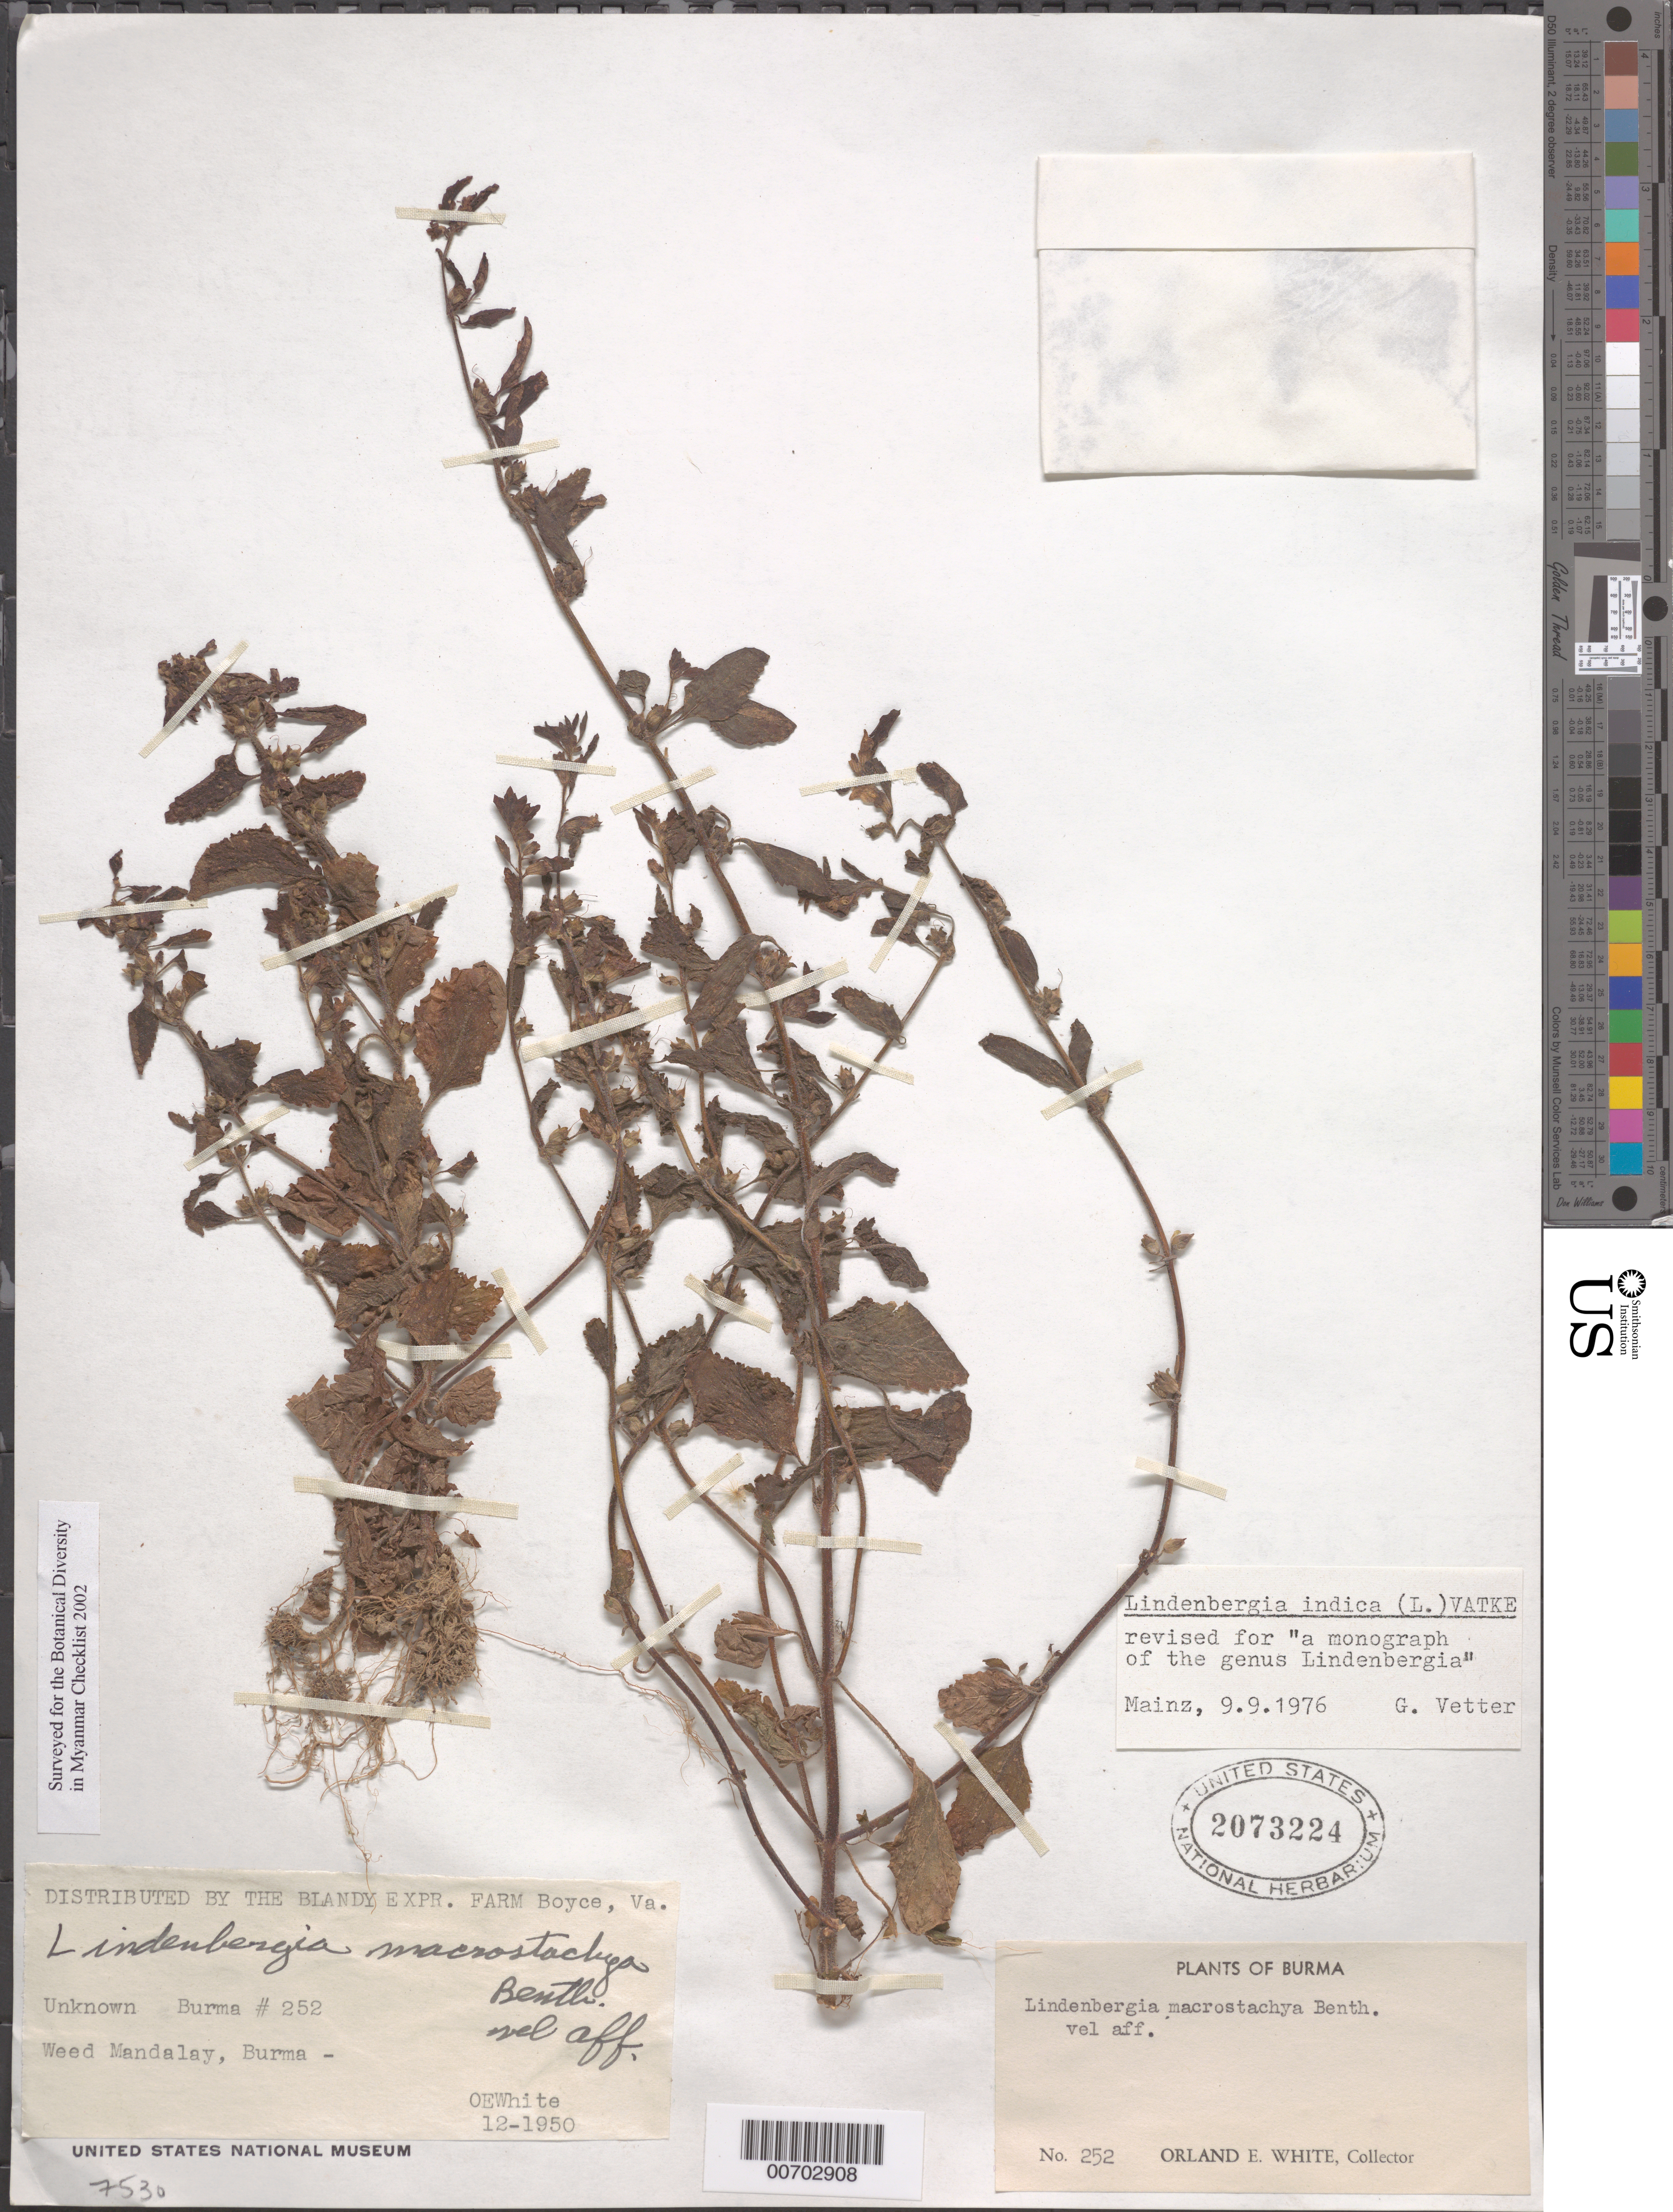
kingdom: Plantae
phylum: Tracheophyta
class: Magnoliopsida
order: Lamiales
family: Orobanchaceae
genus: Lindenbergia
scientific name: Lindenbergia indica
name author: (L.) Vatke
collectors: O. E. White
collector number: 252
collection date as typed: Dec 1950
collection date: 1950-12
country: Myanmar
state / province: Mandalay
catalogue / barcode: US 2073224